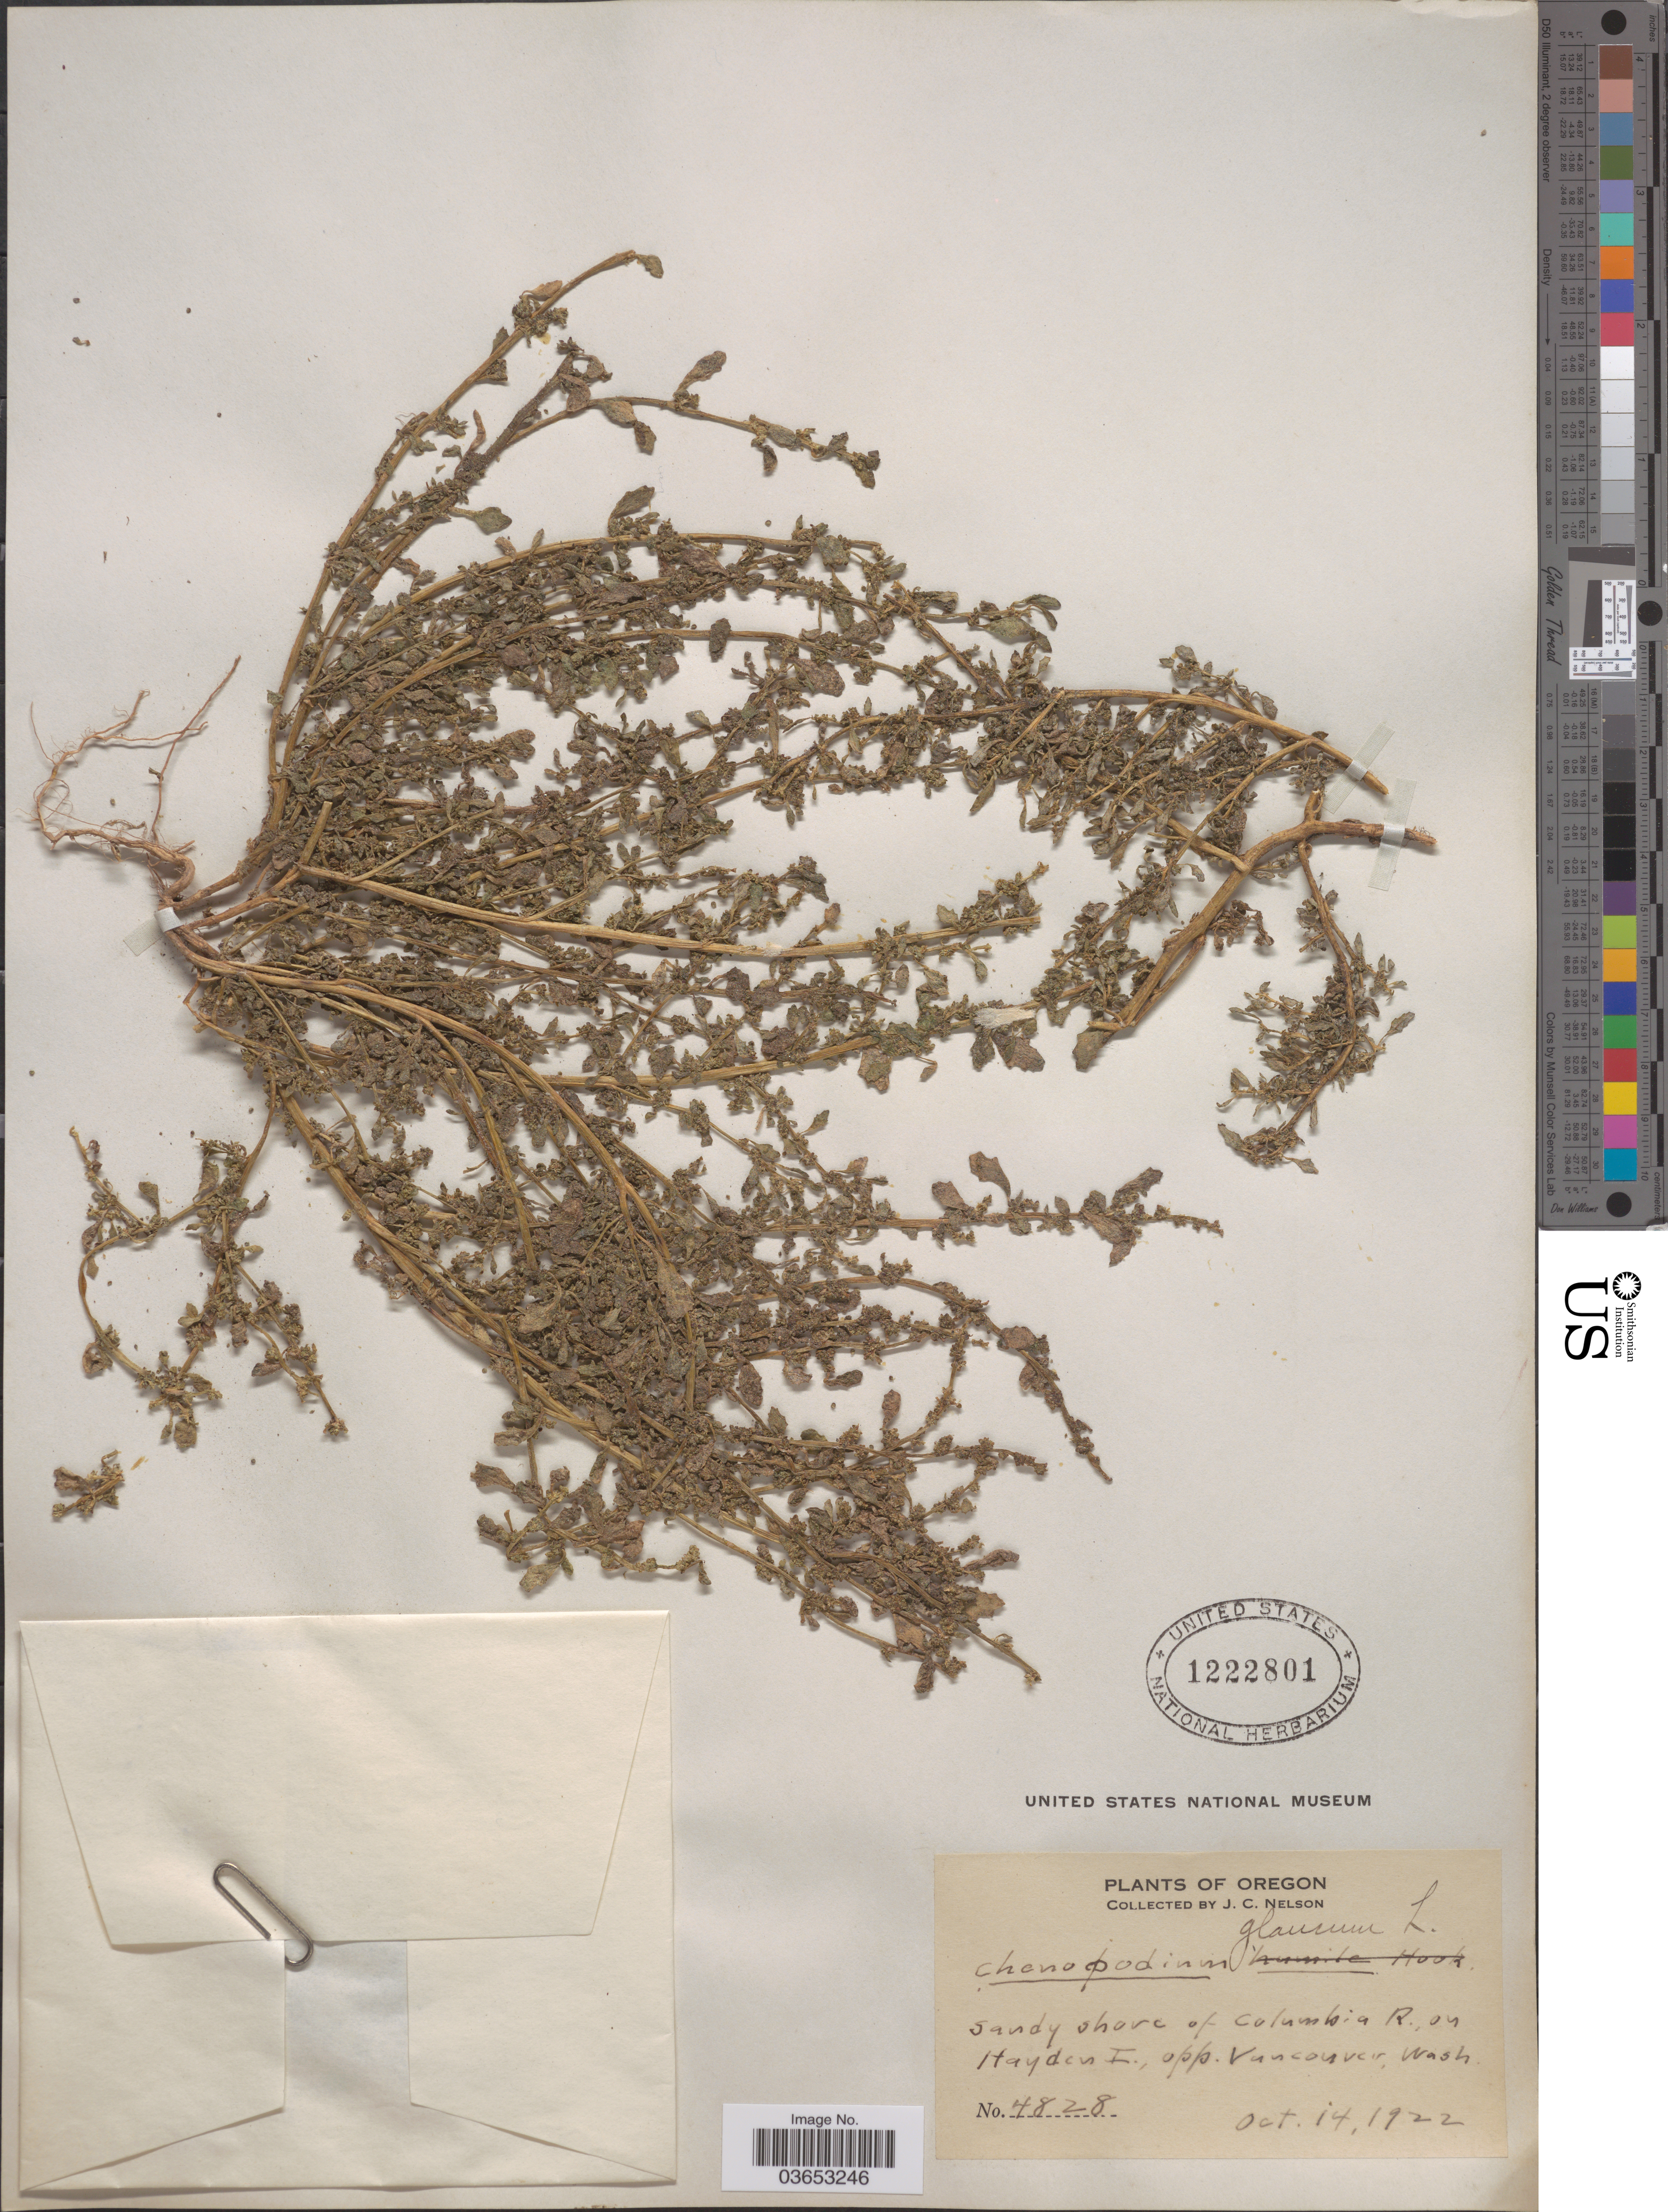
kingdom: Plantae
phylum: Tracheophyta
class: Magnoliopsida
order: Caryophyllales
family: Amaranthaceae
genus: Chenopodium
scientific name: Chenopodium glaucum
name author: L.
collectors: J. C. Nelson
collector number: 4828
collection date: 1922-10-14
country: United States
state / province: Oregon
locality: Sandy shore of Columbia R., on Hayden I., opp. Vancouver, Wash.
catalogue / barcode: US 1222801